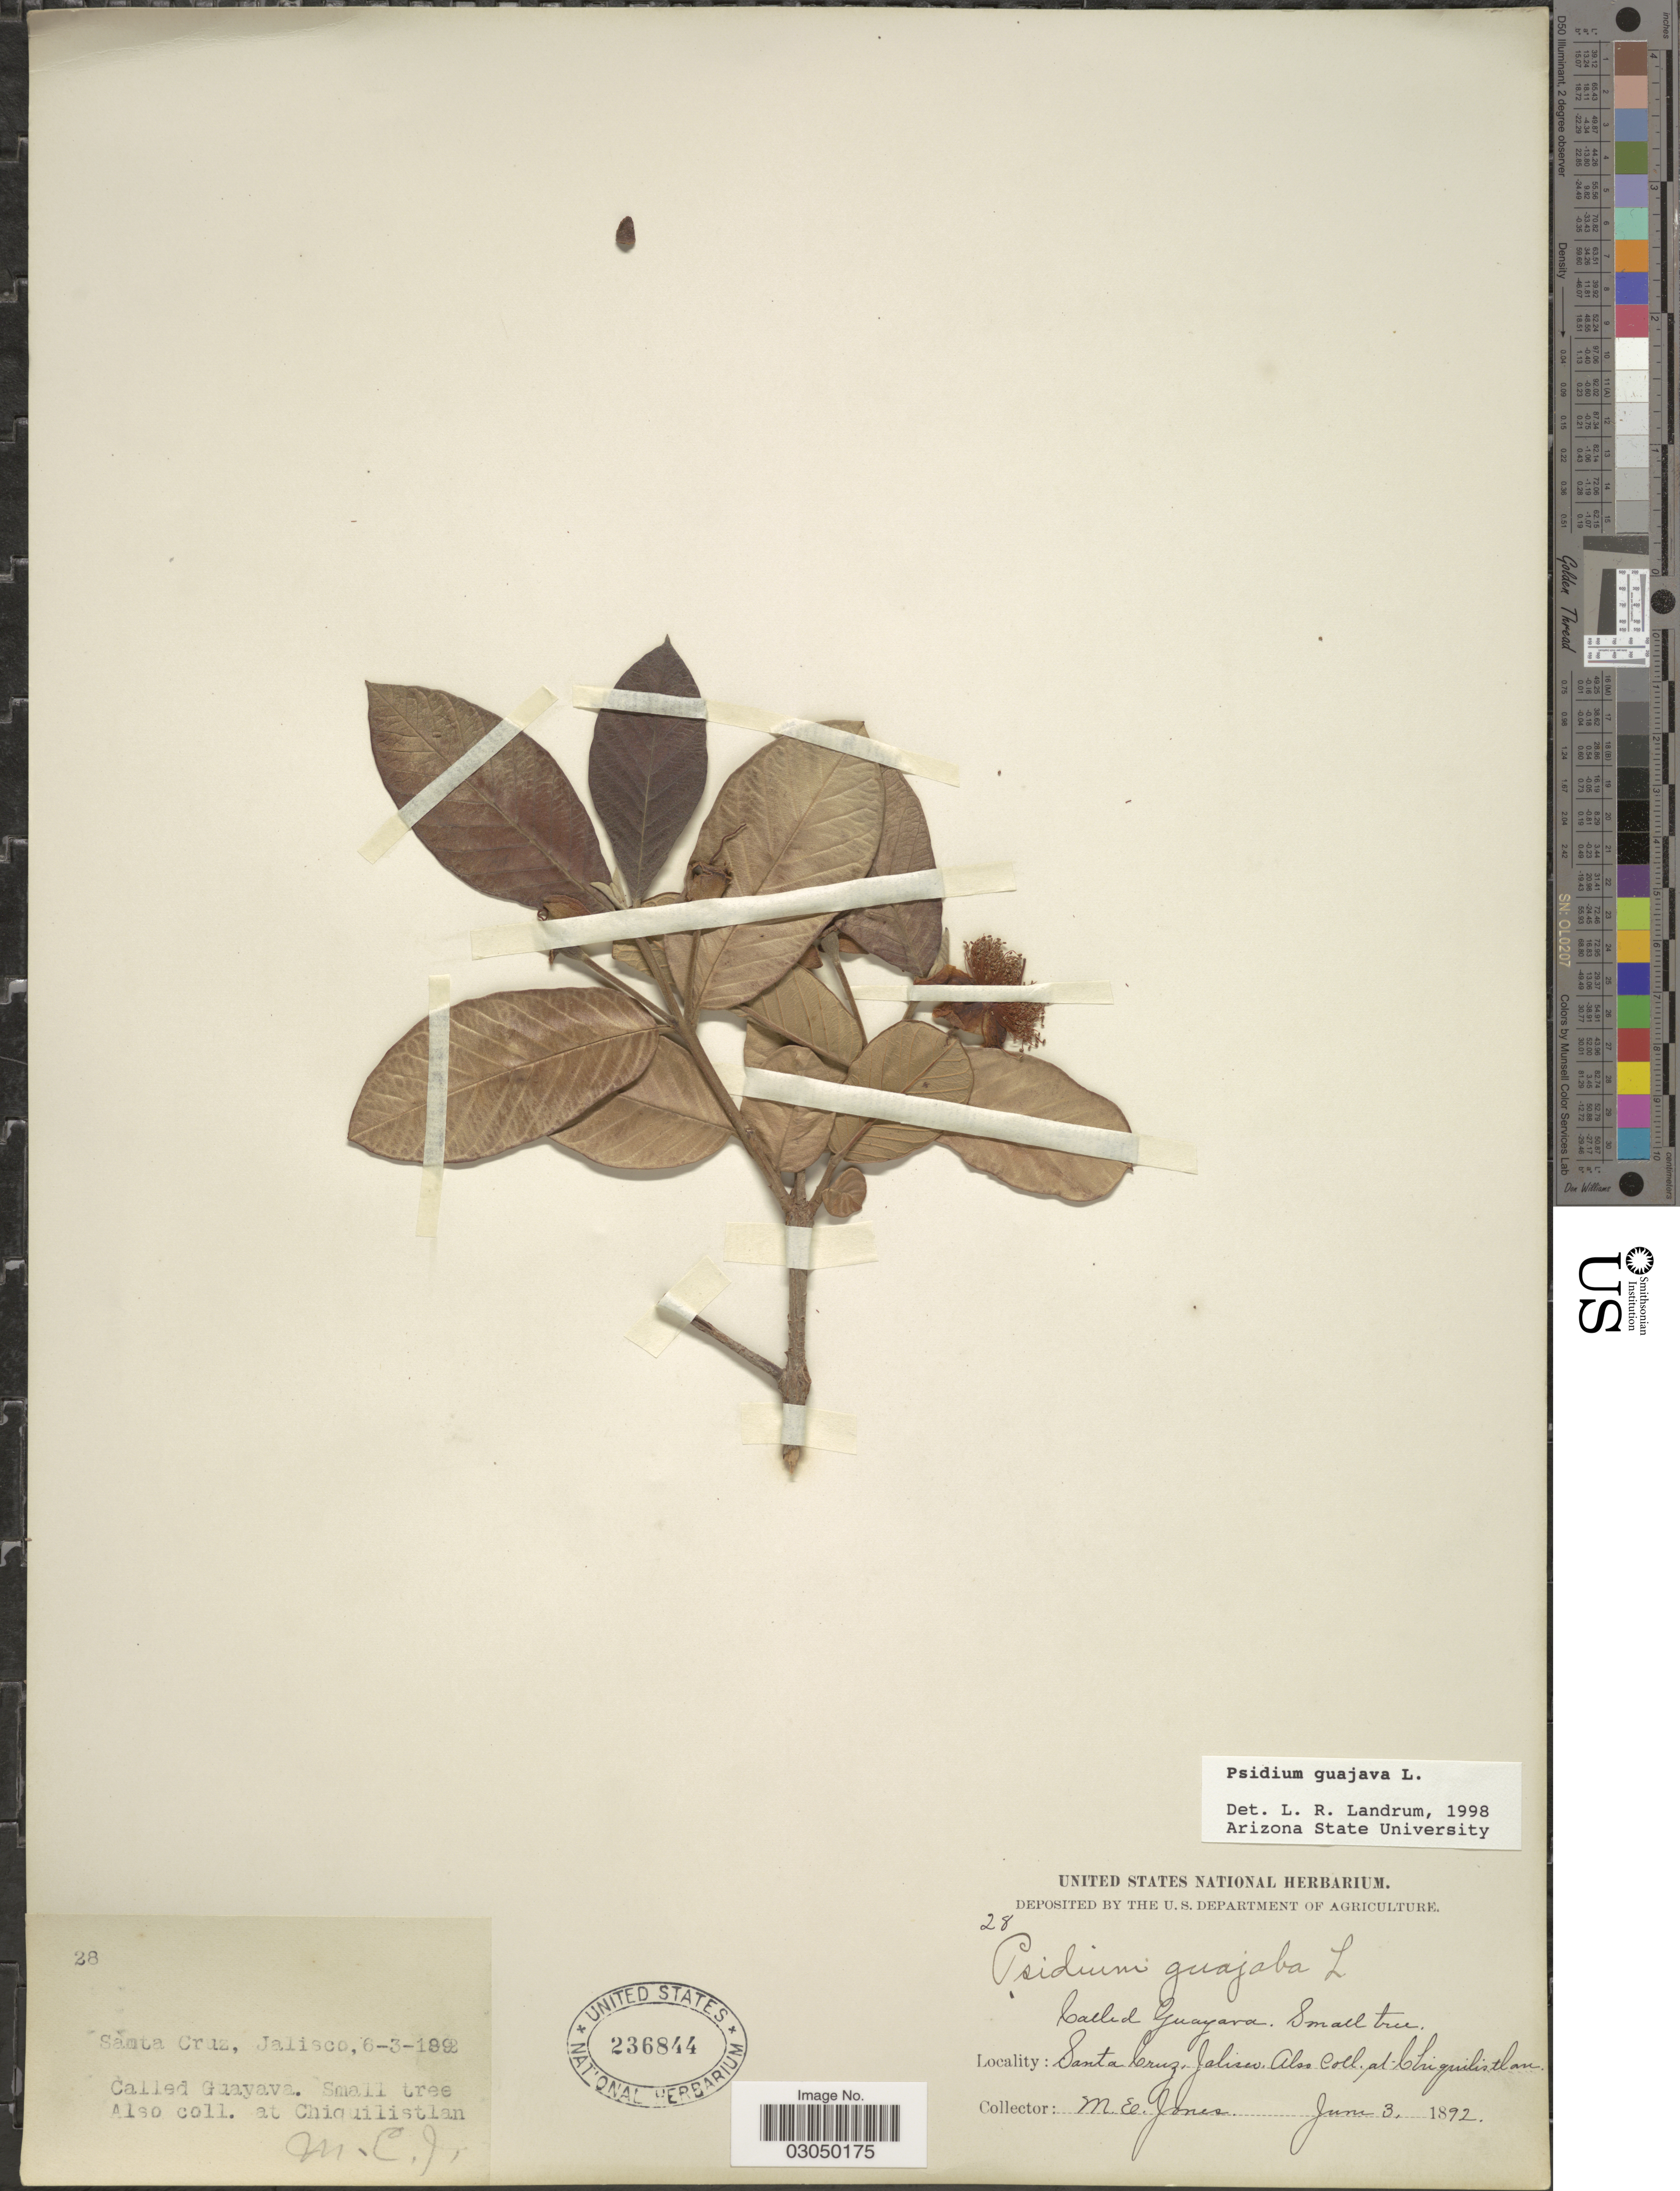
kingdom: Plantae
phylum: Tracheophyta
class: Magnoliopsida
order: Myrtales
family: Myrtaceae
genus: Psidium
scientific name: Psidium guajava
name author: L.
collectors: M. E. Jones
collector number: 28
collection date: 1892-06-03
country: Mexico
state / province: Jalisco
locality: Santa Cruz. At Chiquilistlan.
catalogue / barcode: US 236844